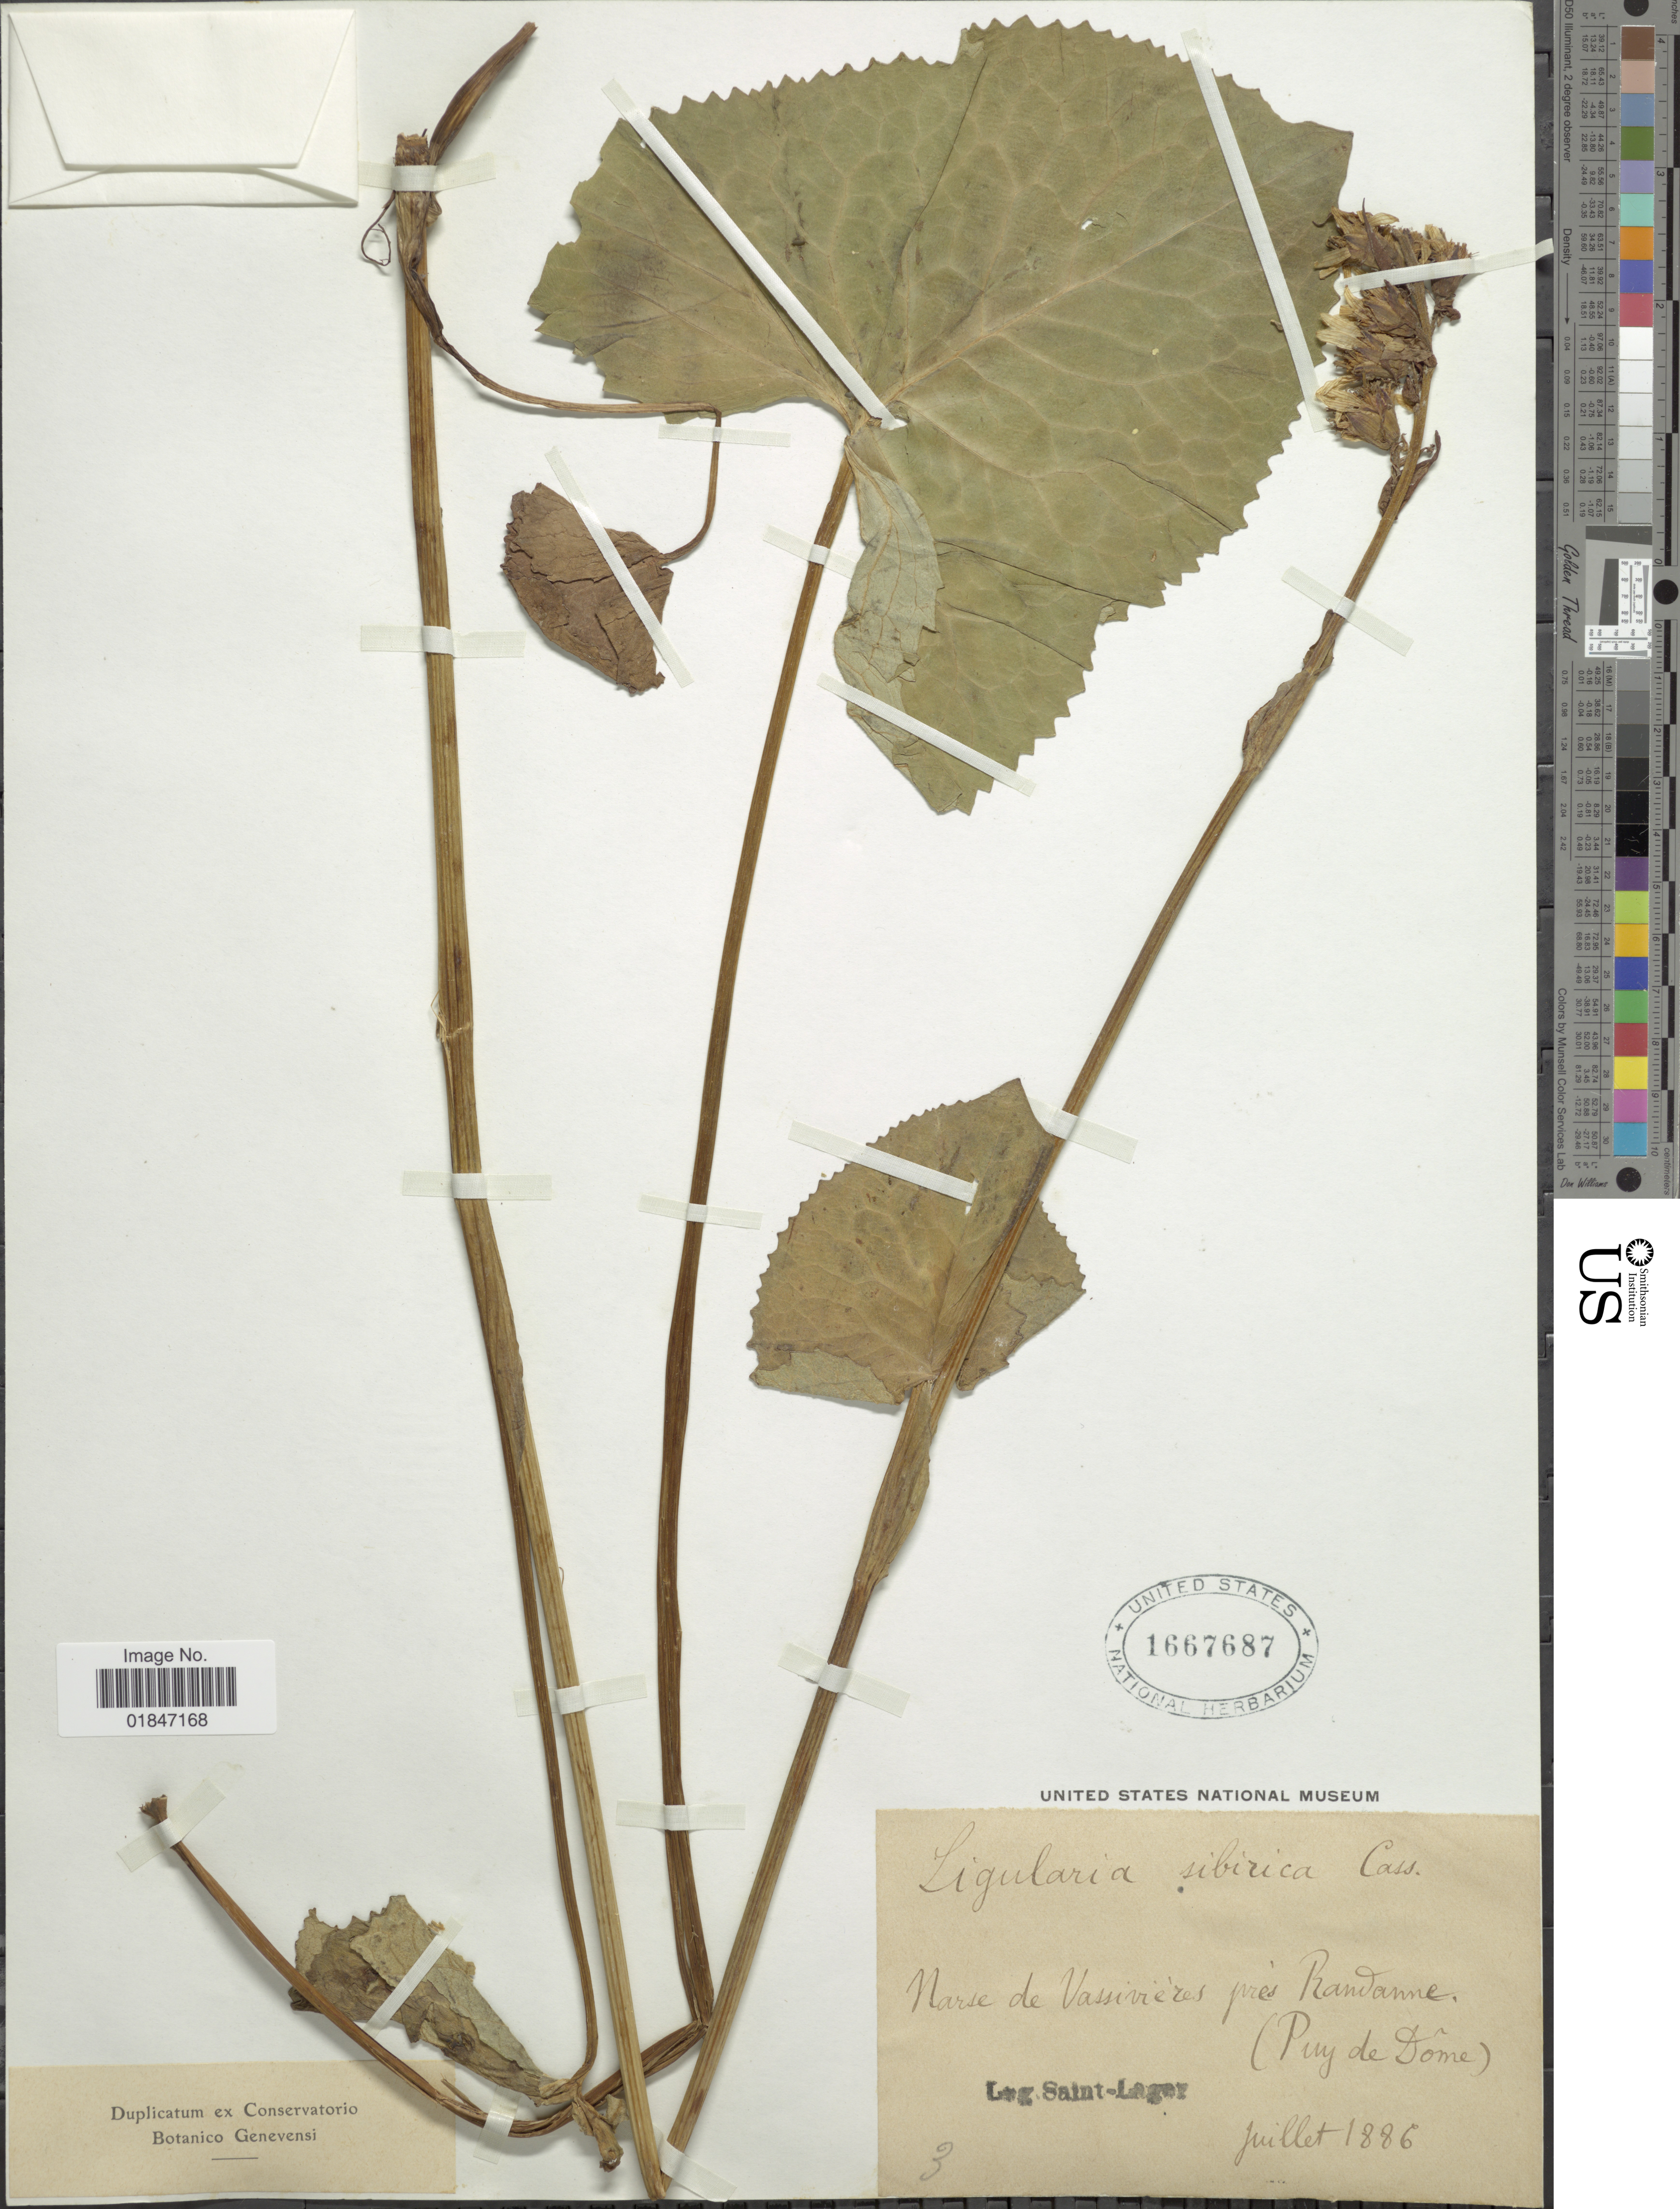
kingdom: Plantae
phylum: Tracheophyta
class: Magnoliopsida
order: Asterales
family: Asteraceae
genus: Ligularia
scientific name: Ligularia sibirica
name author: (L.) Cass.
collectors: -. St. Lager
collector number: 3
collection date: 1886-07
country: France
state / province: Auvergne-Rhône-Alpes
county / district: Puy-de-Dôme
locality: Narse de Vassivieres pres Randame [interpreted], (Puy-de-Dome).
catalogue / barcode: US 1667687